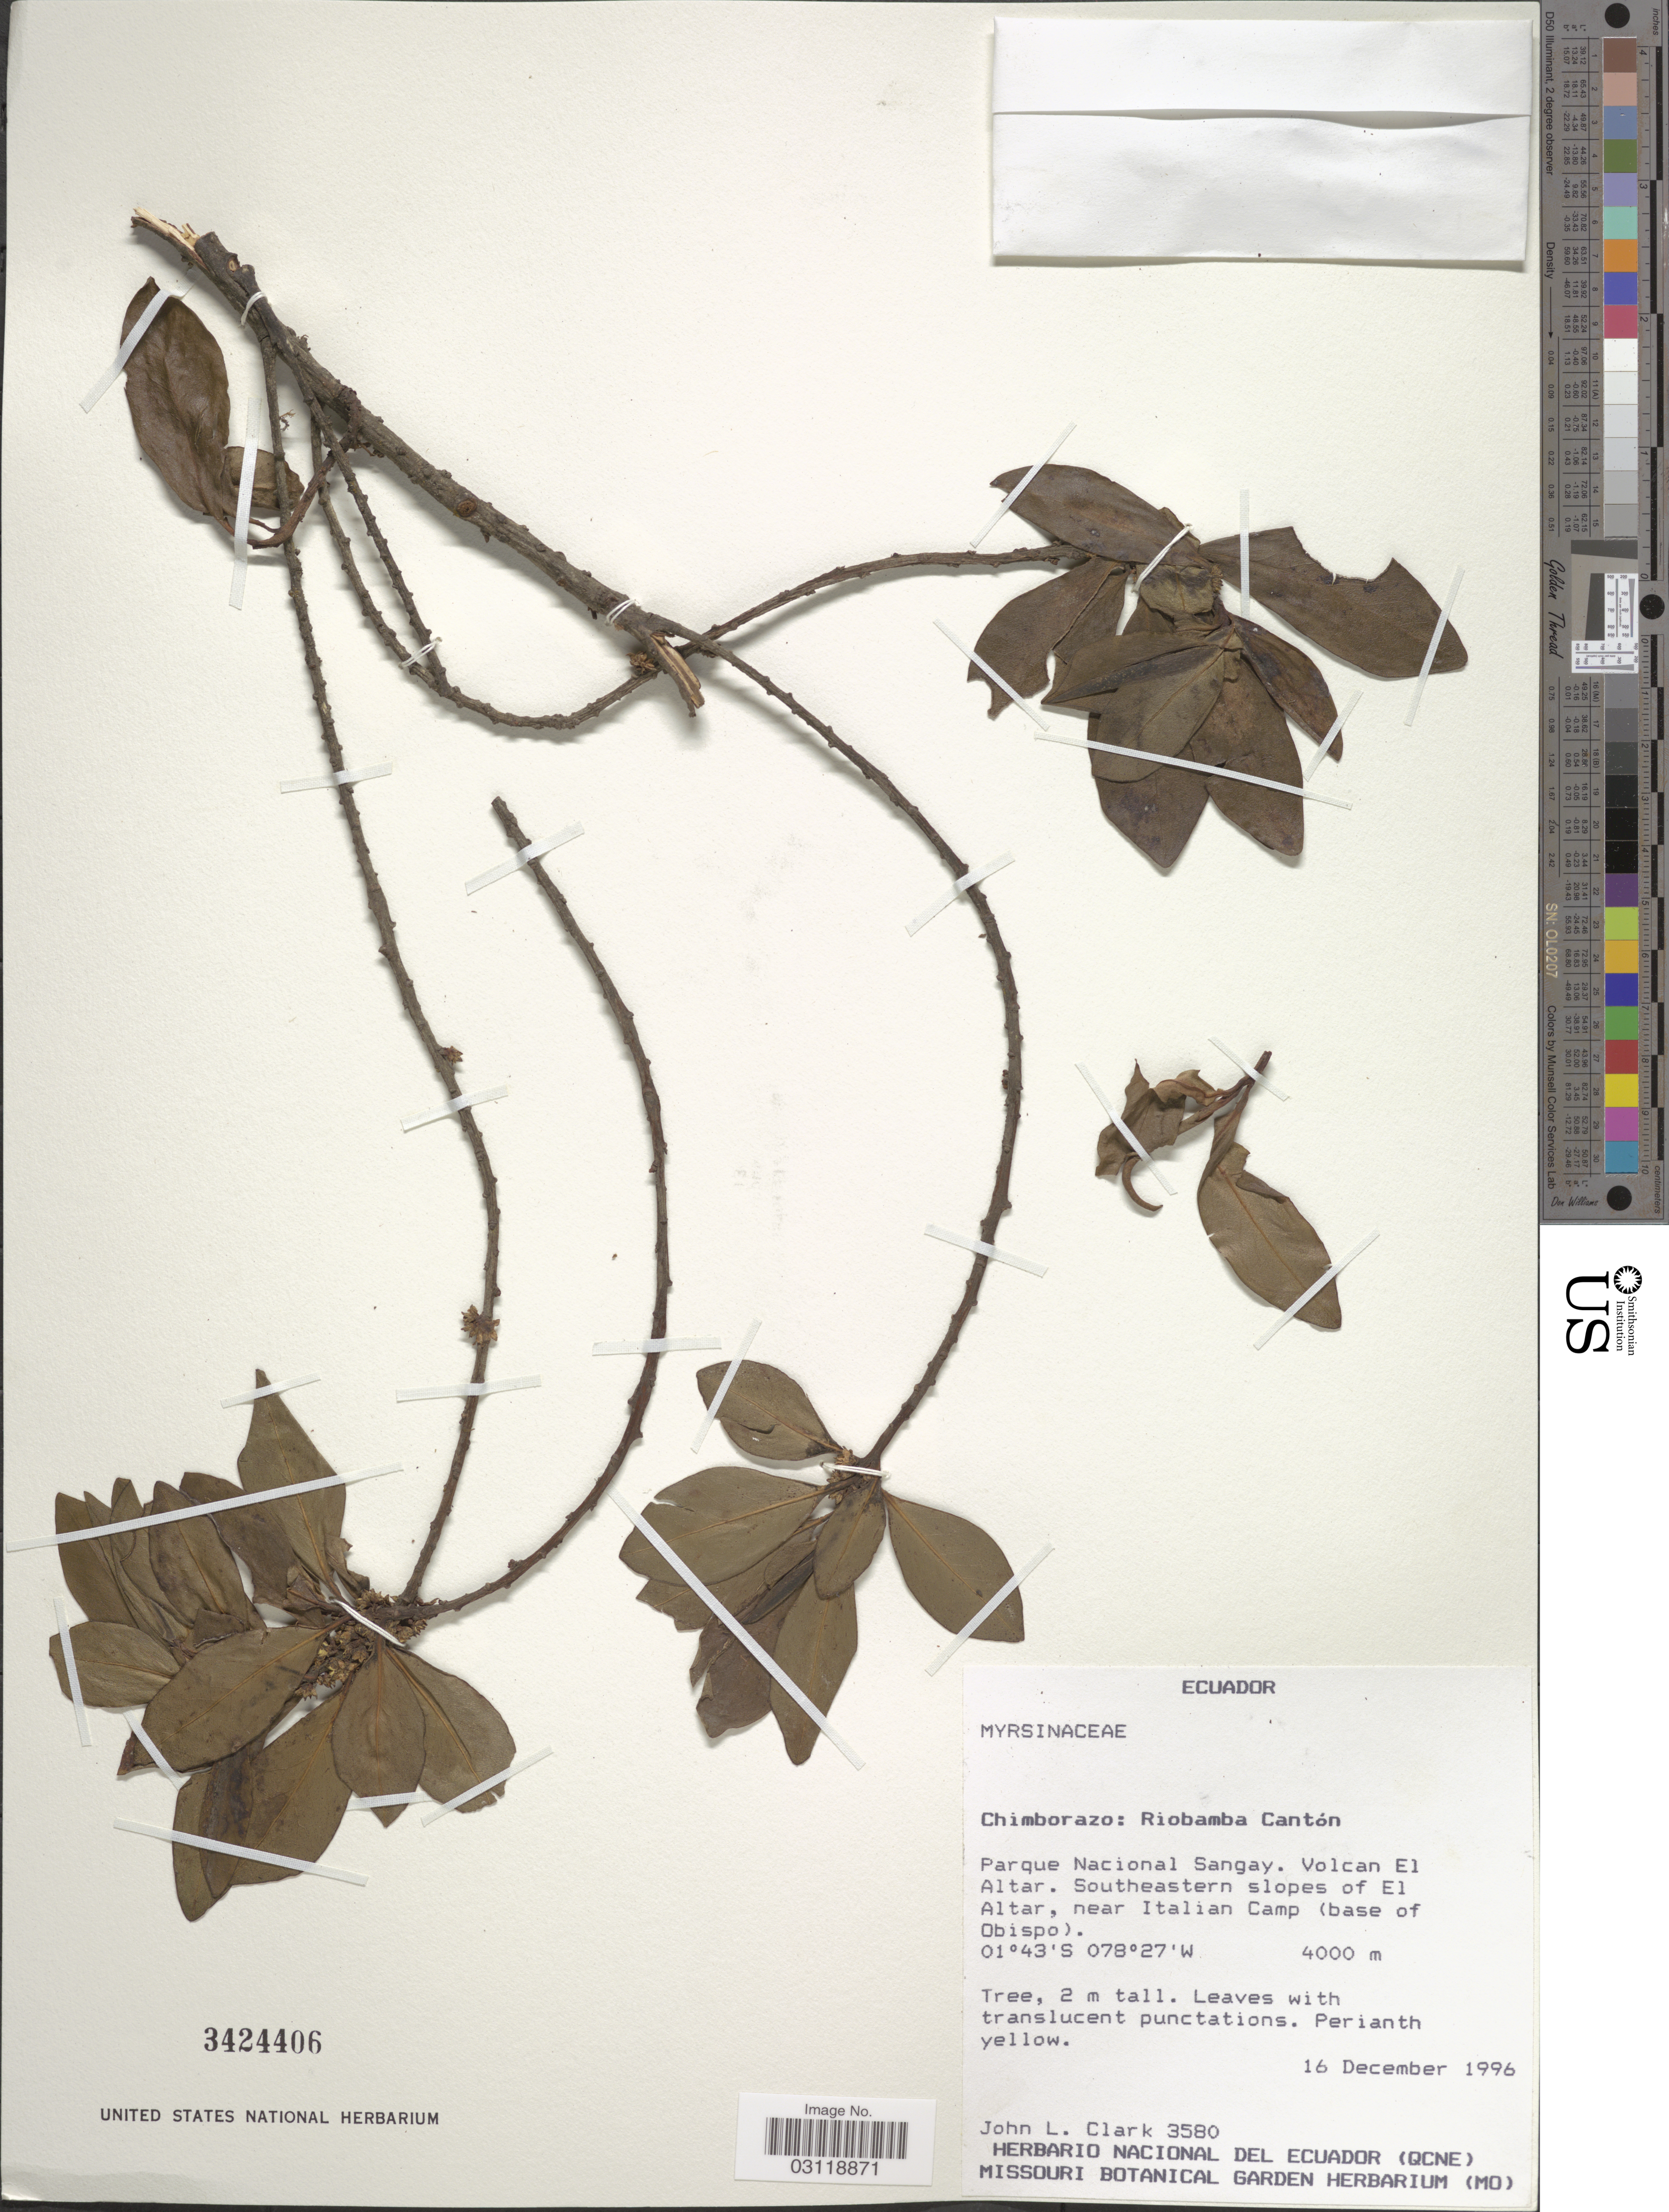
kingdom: Plantae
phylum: Tracheophyta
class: Magnoliopsida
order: Ericales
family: Primulaceae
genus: Rapanea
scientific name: Rapanea sp.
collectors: J. L. Clark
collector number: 3580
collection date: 1996-12-16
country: Ecuador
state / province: Chimborazo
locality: Riobamba Cantón. Parque Nacional Sangay. Volcan El Altar. Southeastern slopes of El Altar, near Italian Camp (base of Obispo).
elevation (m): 4000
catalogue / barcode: US 3424406